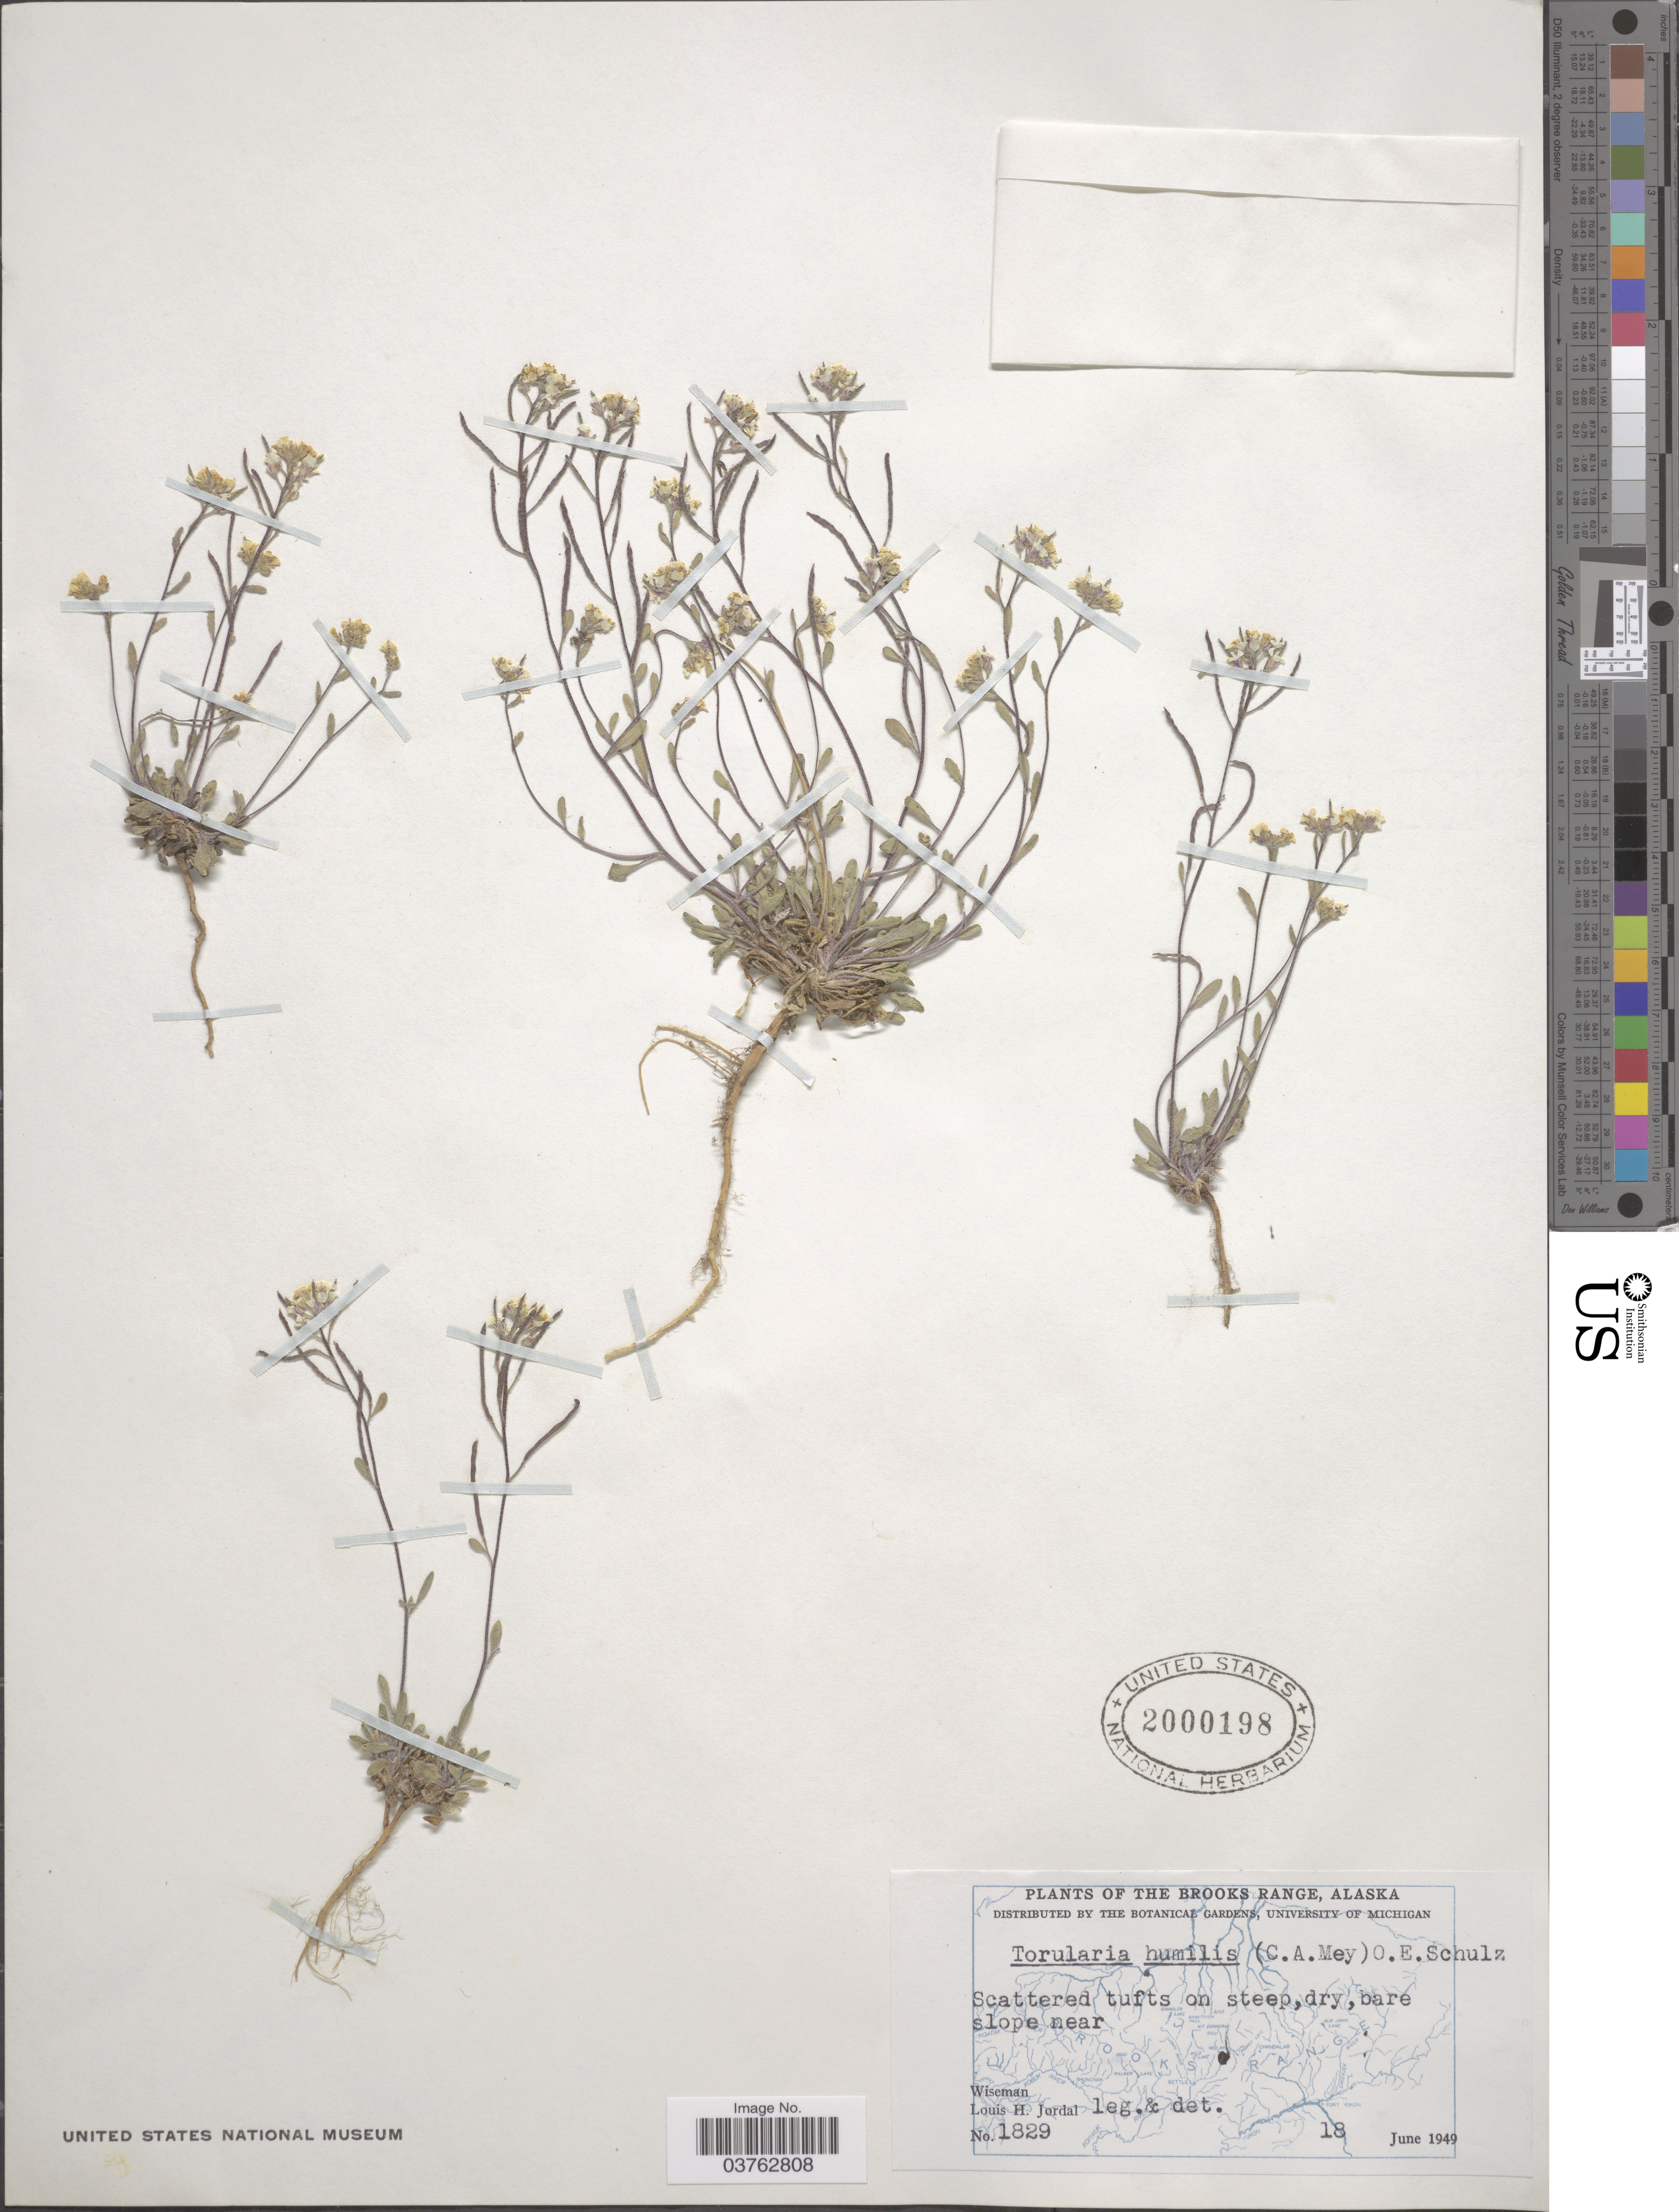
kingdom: Plantae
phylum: Tracheophyta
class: Magnoliopsida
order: Brassicales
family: Brassicaceae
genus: Braya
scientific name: Braya glabella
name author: Richardson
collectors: L. Jordal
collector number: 1829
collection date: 1949-06-18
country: United States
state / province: Alaska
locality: The Brooks Range. Bare slope near Wiseman.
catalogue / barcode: US 2000198